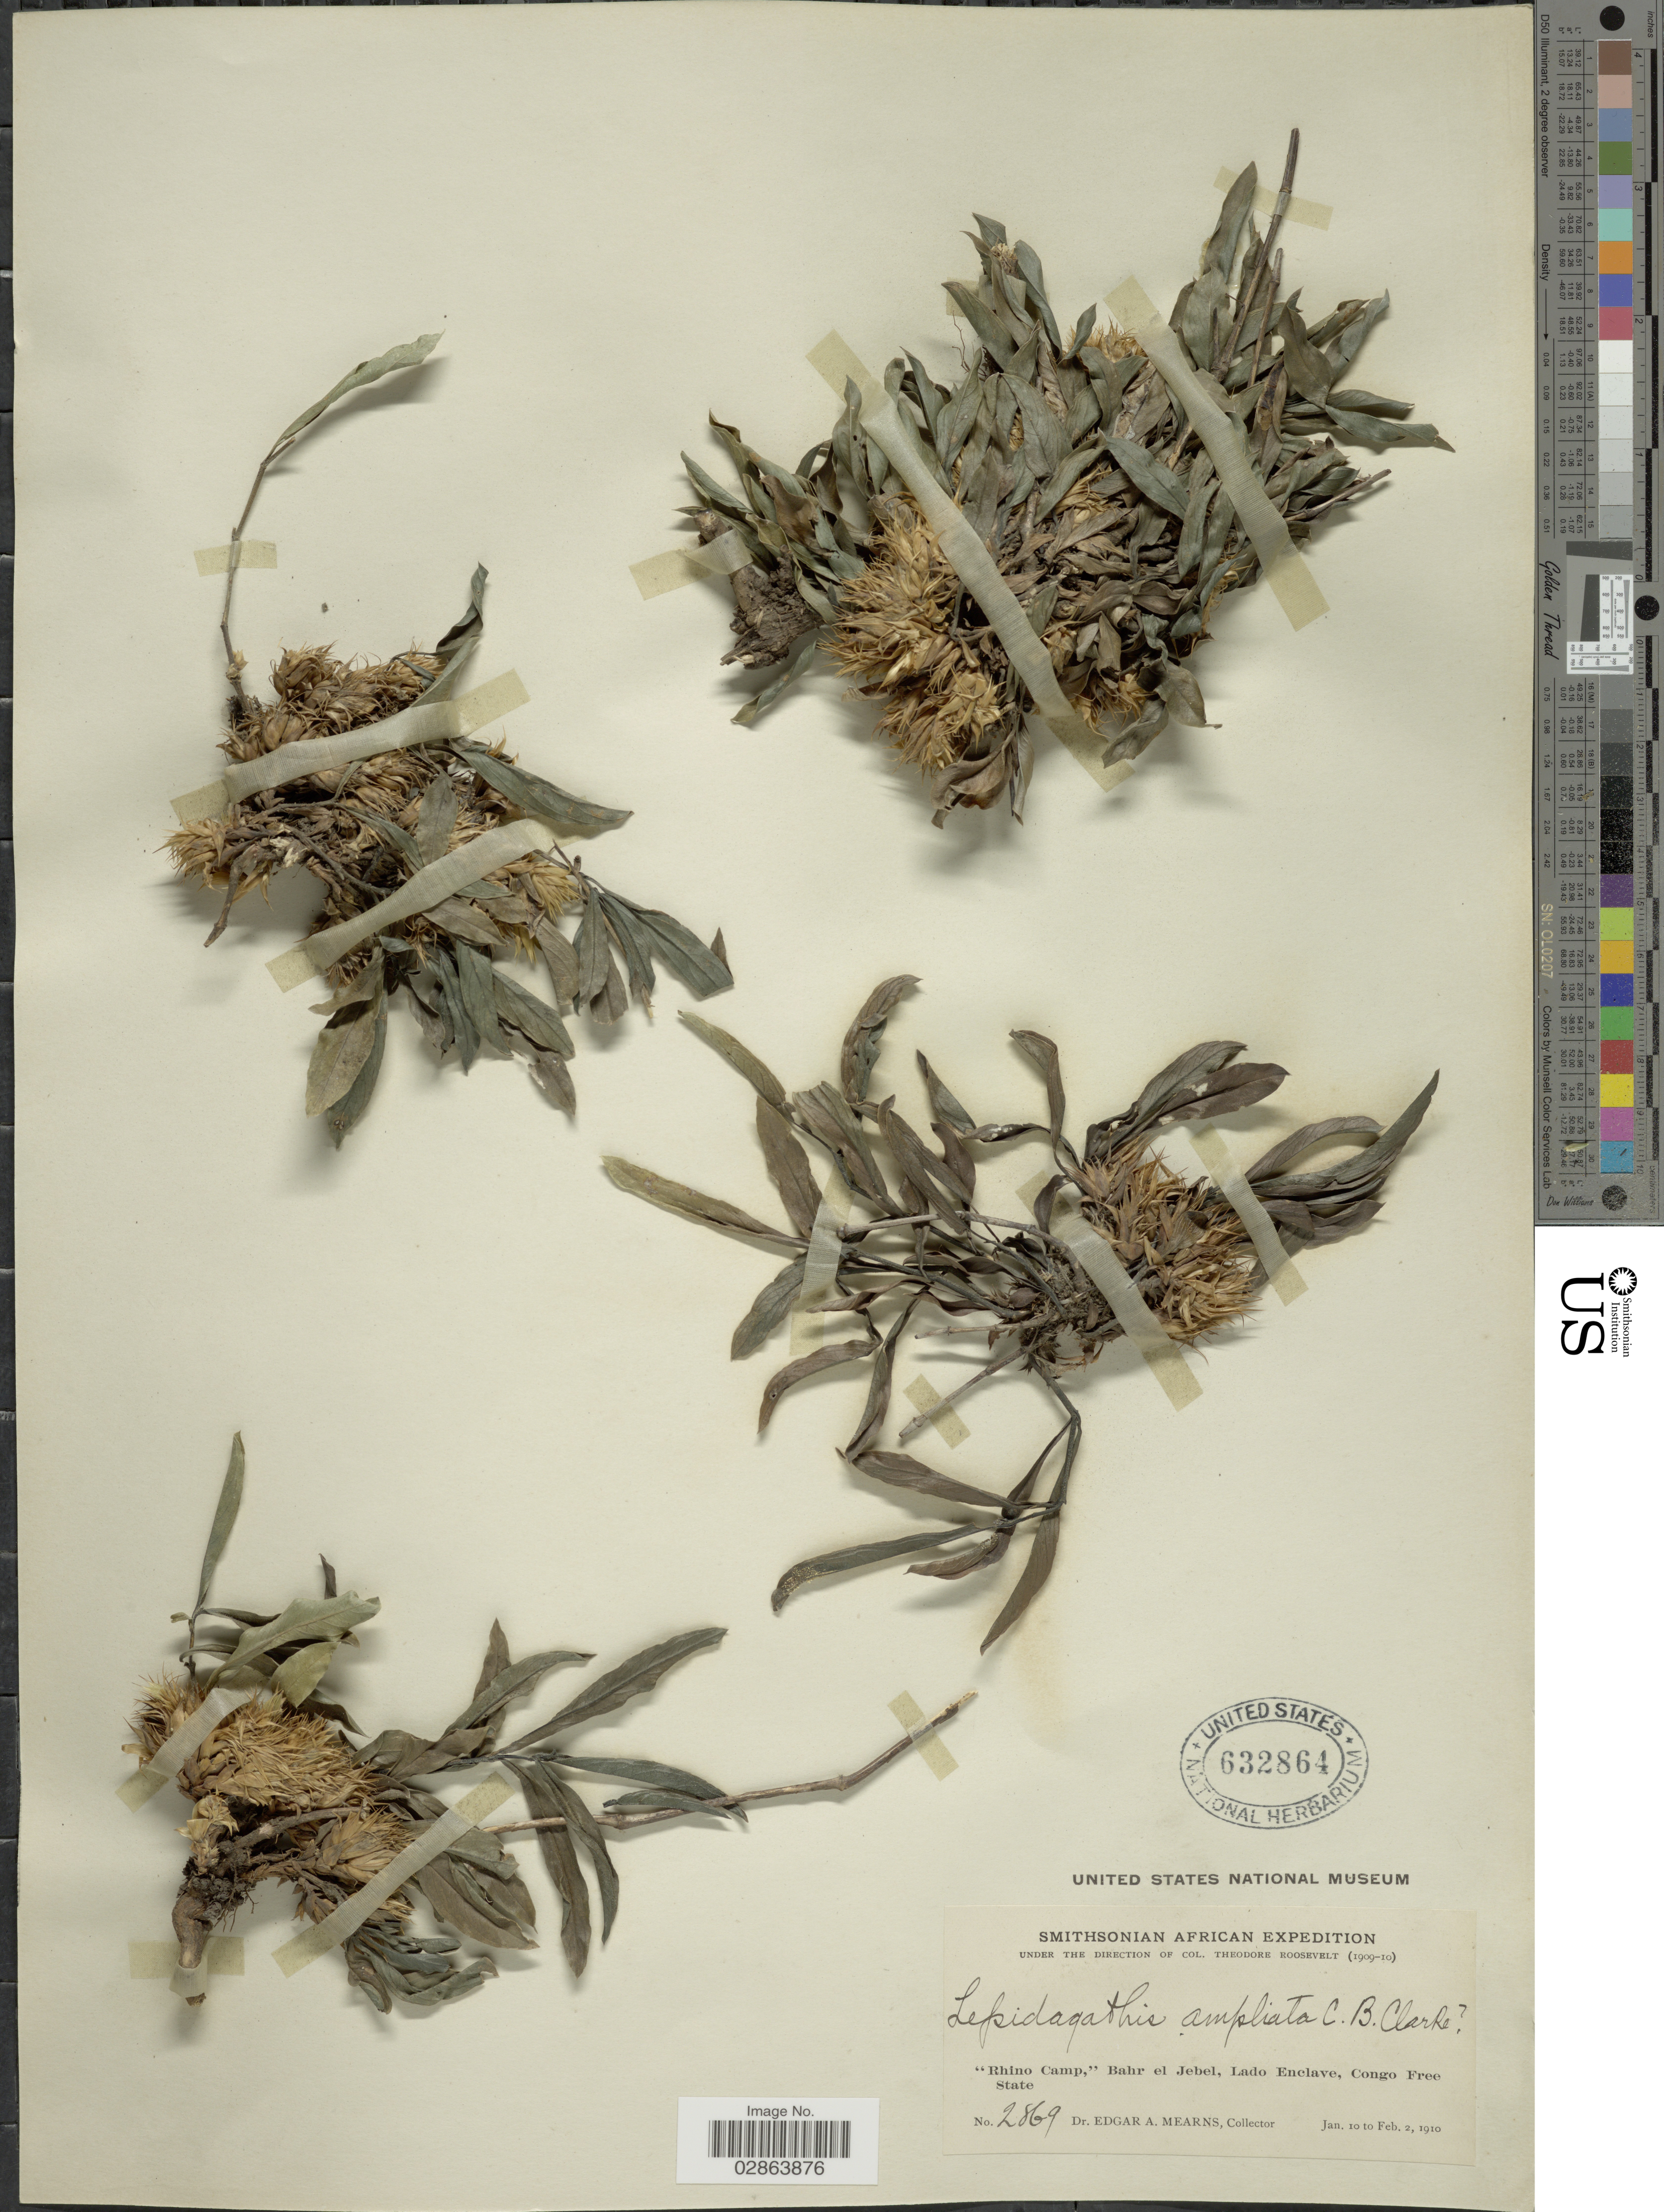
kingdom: Plantae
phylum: Tracheophyta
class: Magnoliopsida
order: Lamiales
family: Acanthaceae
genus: Lepidagathis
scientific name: Lepidagathis ampliata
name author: C.B. Clarke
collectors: E. A. Mearns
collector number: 2869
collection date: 1910-01-10/1910-02-02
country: Congo, Democratic Republic of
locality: Rhino Camp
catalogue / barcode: US 632864